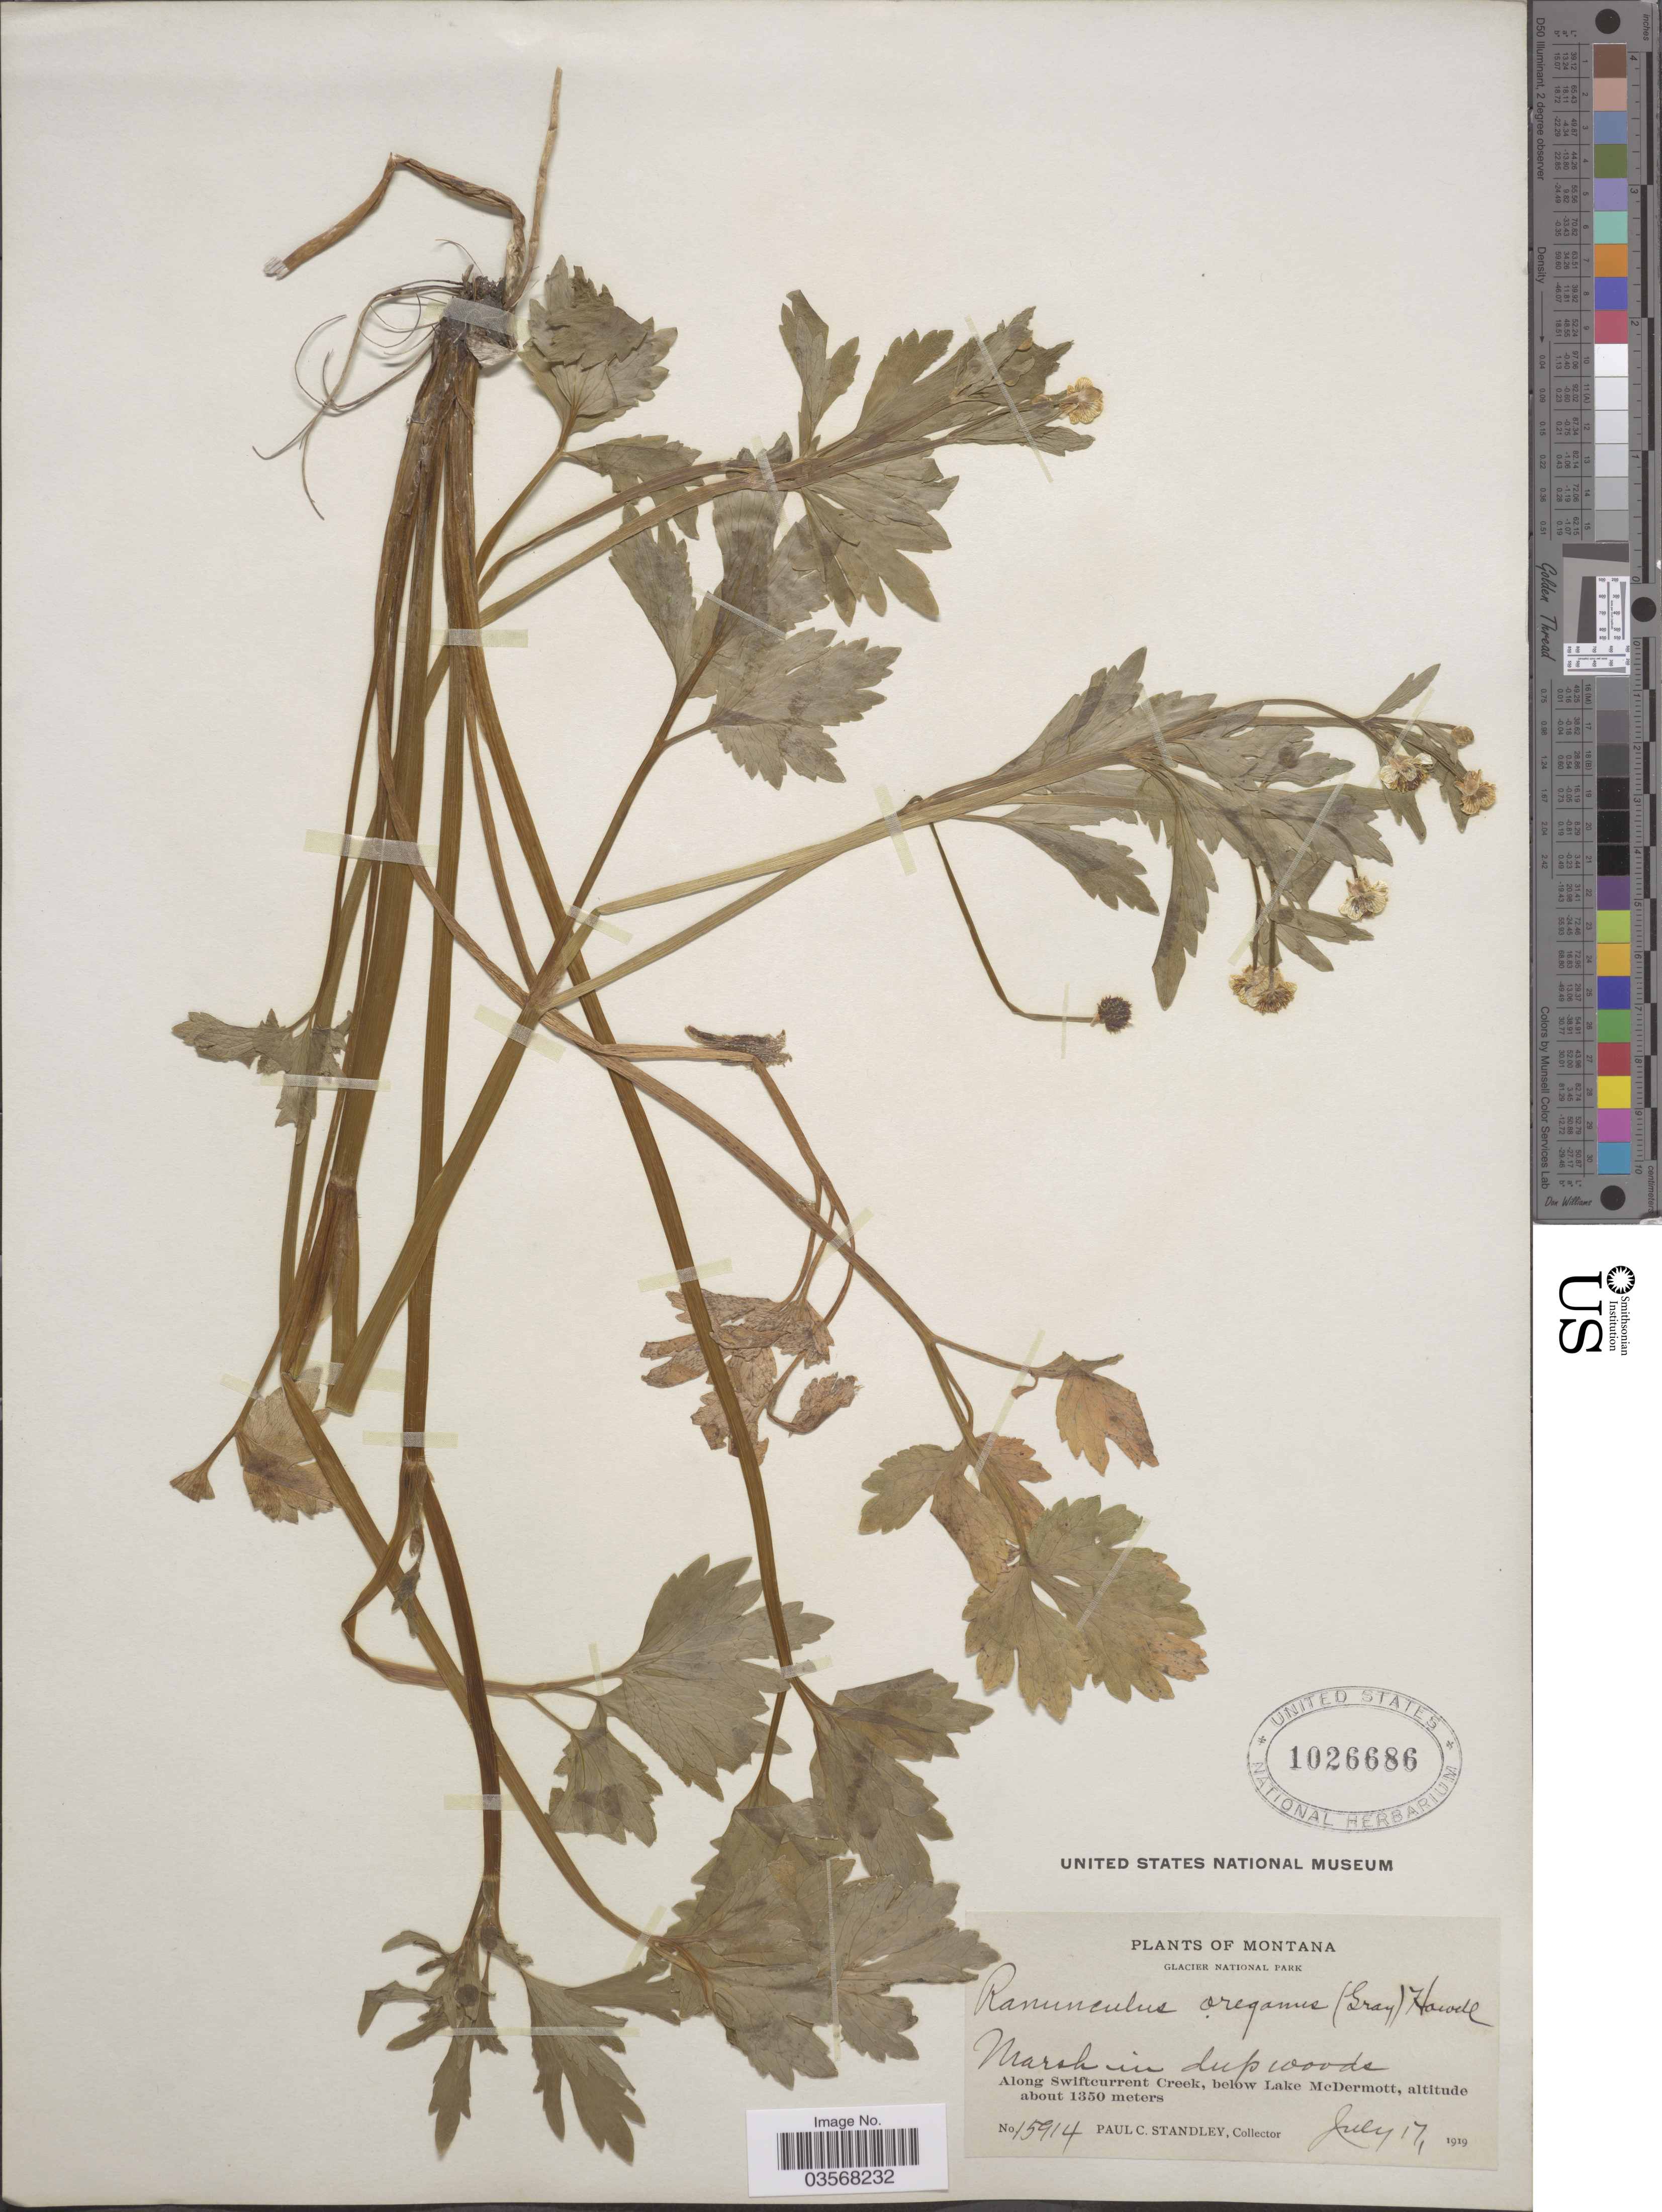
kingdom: Plantae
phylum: Tracheophyta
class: Magnoliopsida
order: Ranunculales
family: Ranunculaceae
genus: Ranunculus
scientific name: Ranunculus oreganus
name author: (A. Gray) J.T. Howell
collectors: P. C. Standley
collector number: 15914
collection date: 1919-07-17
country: United States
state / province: Montana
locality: Glacier National Park. Marsh in deep woods. Along Swiftcurrent Creek, below Lake McDermott.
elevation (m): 1350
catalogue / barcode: US 1026686